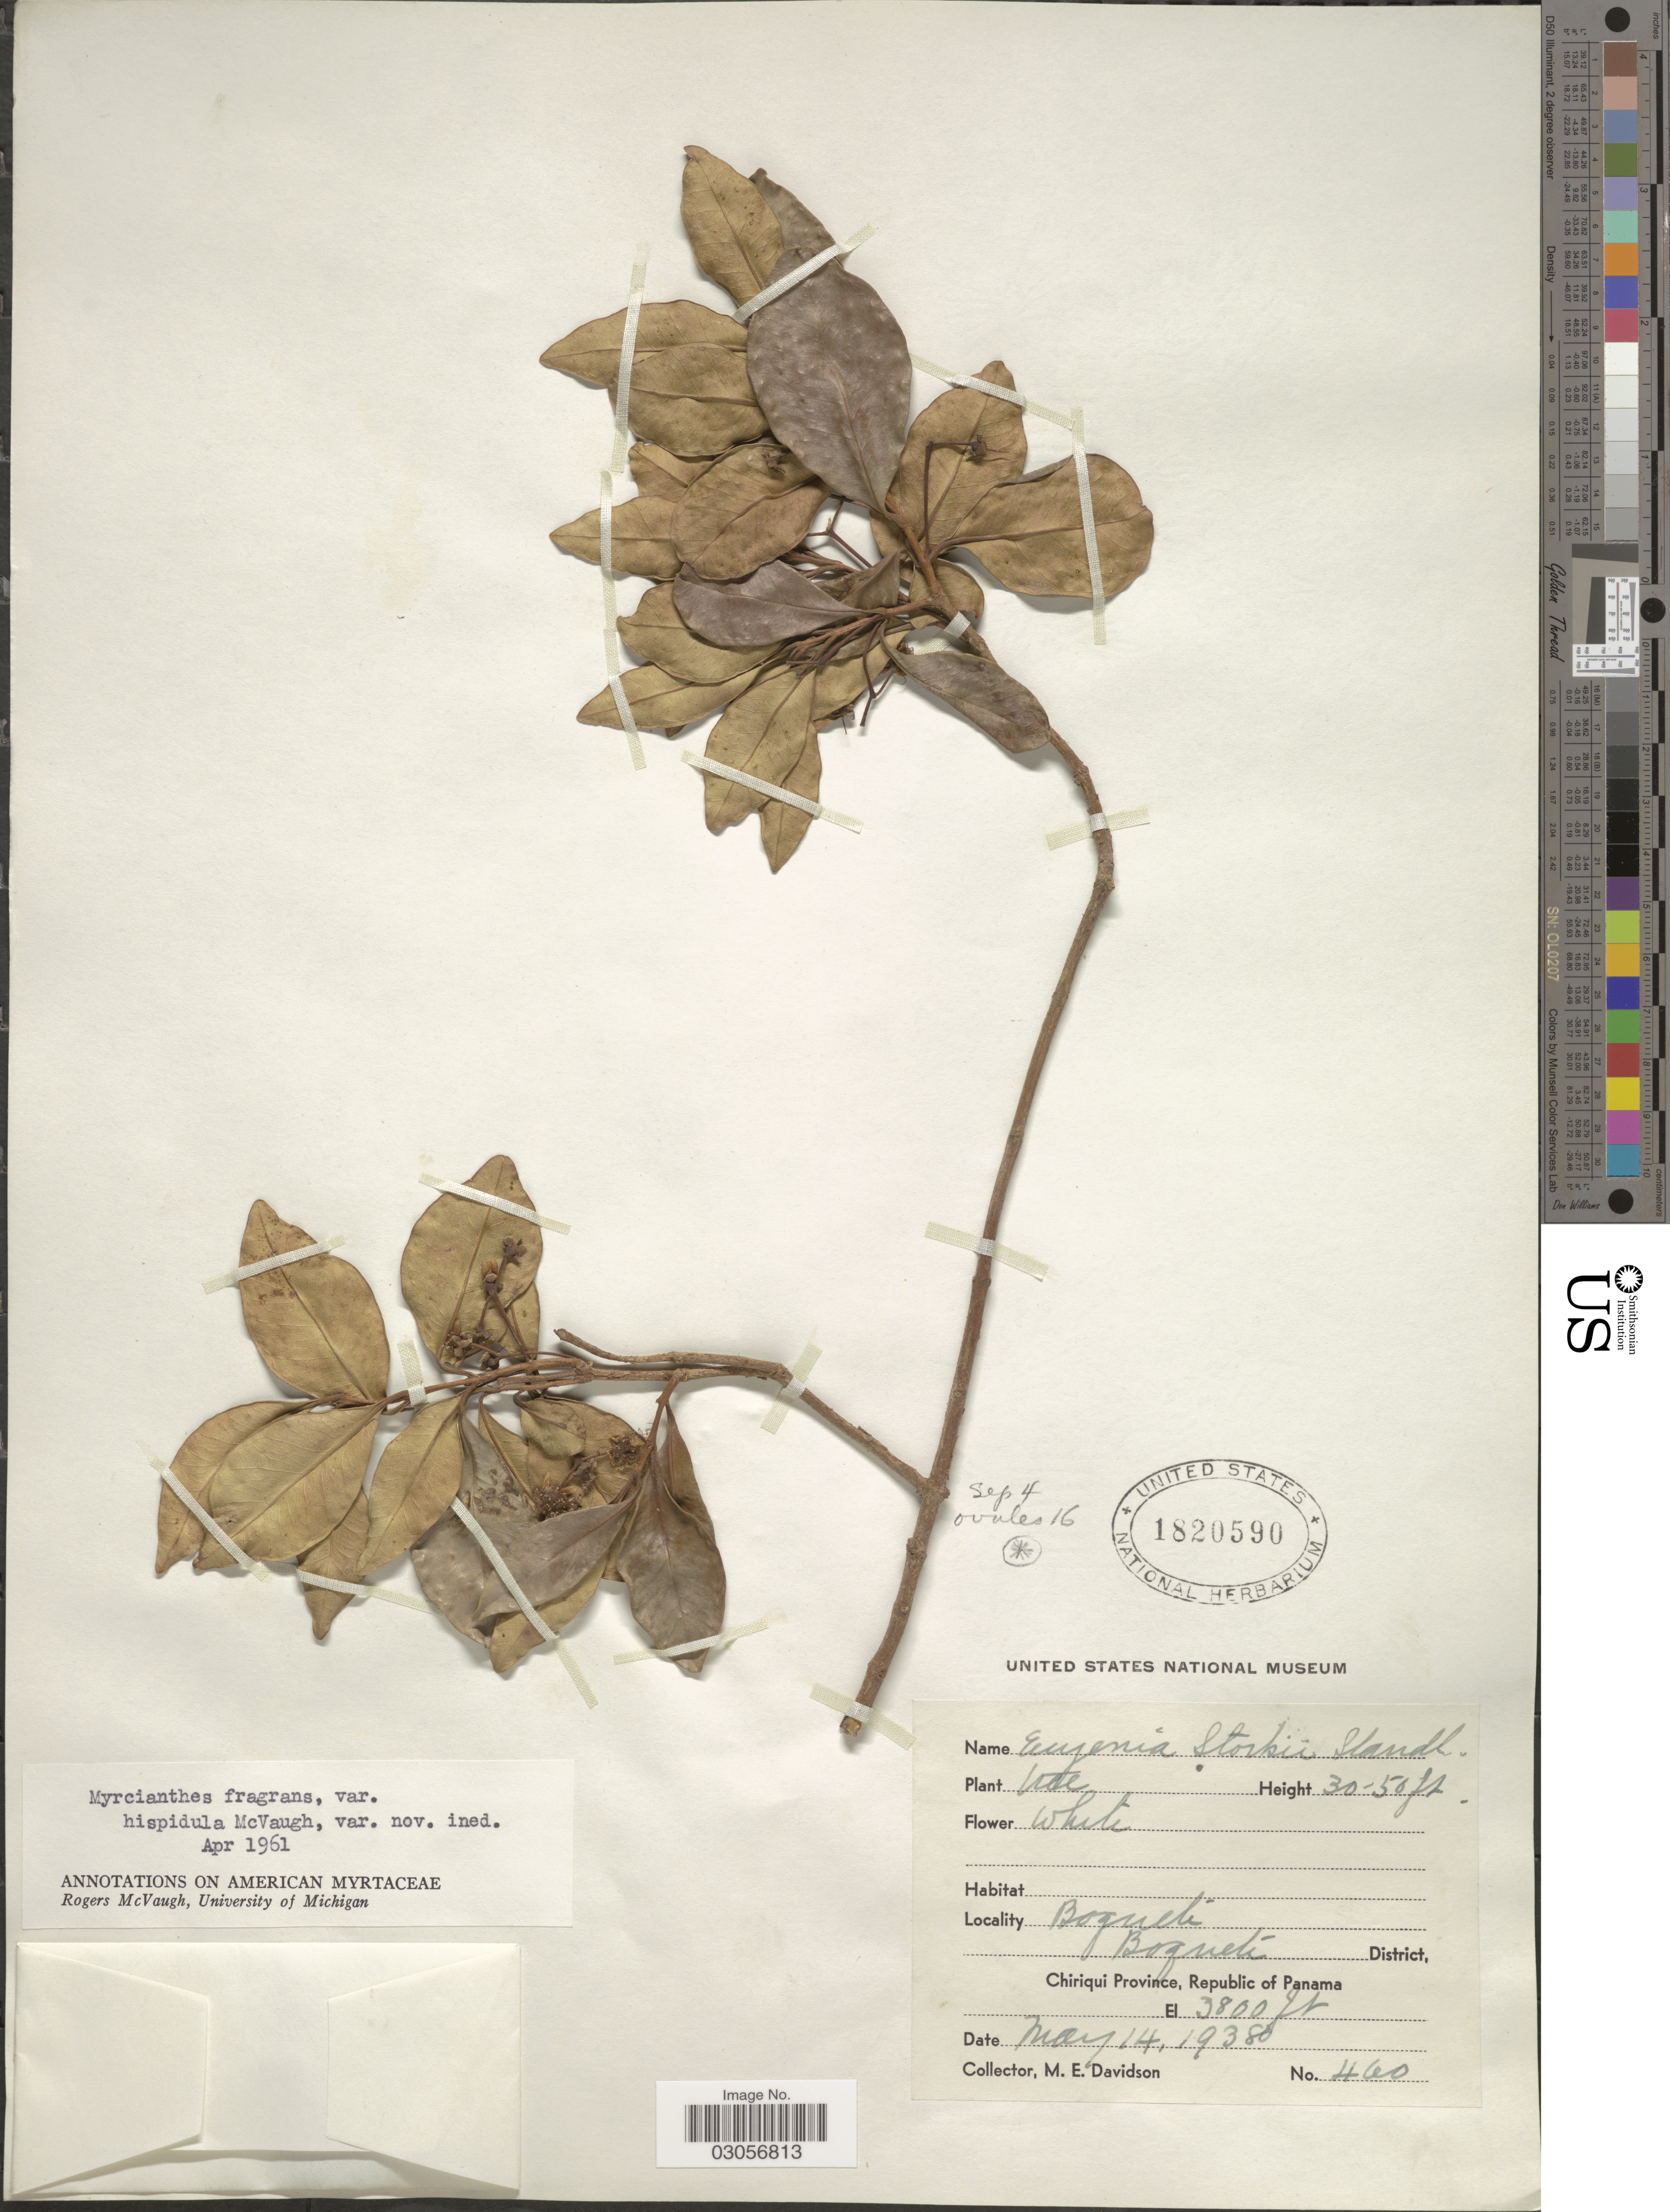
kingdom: Plantae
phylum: Tracheophyta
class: Magnoliopsida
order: Myrtales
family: Myrtaceae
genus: Myrcianthes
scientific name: Myrcianthes fragrans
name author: (Sw.) McVaugh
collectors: M. E. Davidson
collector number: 460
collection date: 1938-05-14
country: Panama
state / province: Chiriqui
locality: Boquete, Boquete District.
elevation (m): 1158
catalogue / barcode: US 1820590